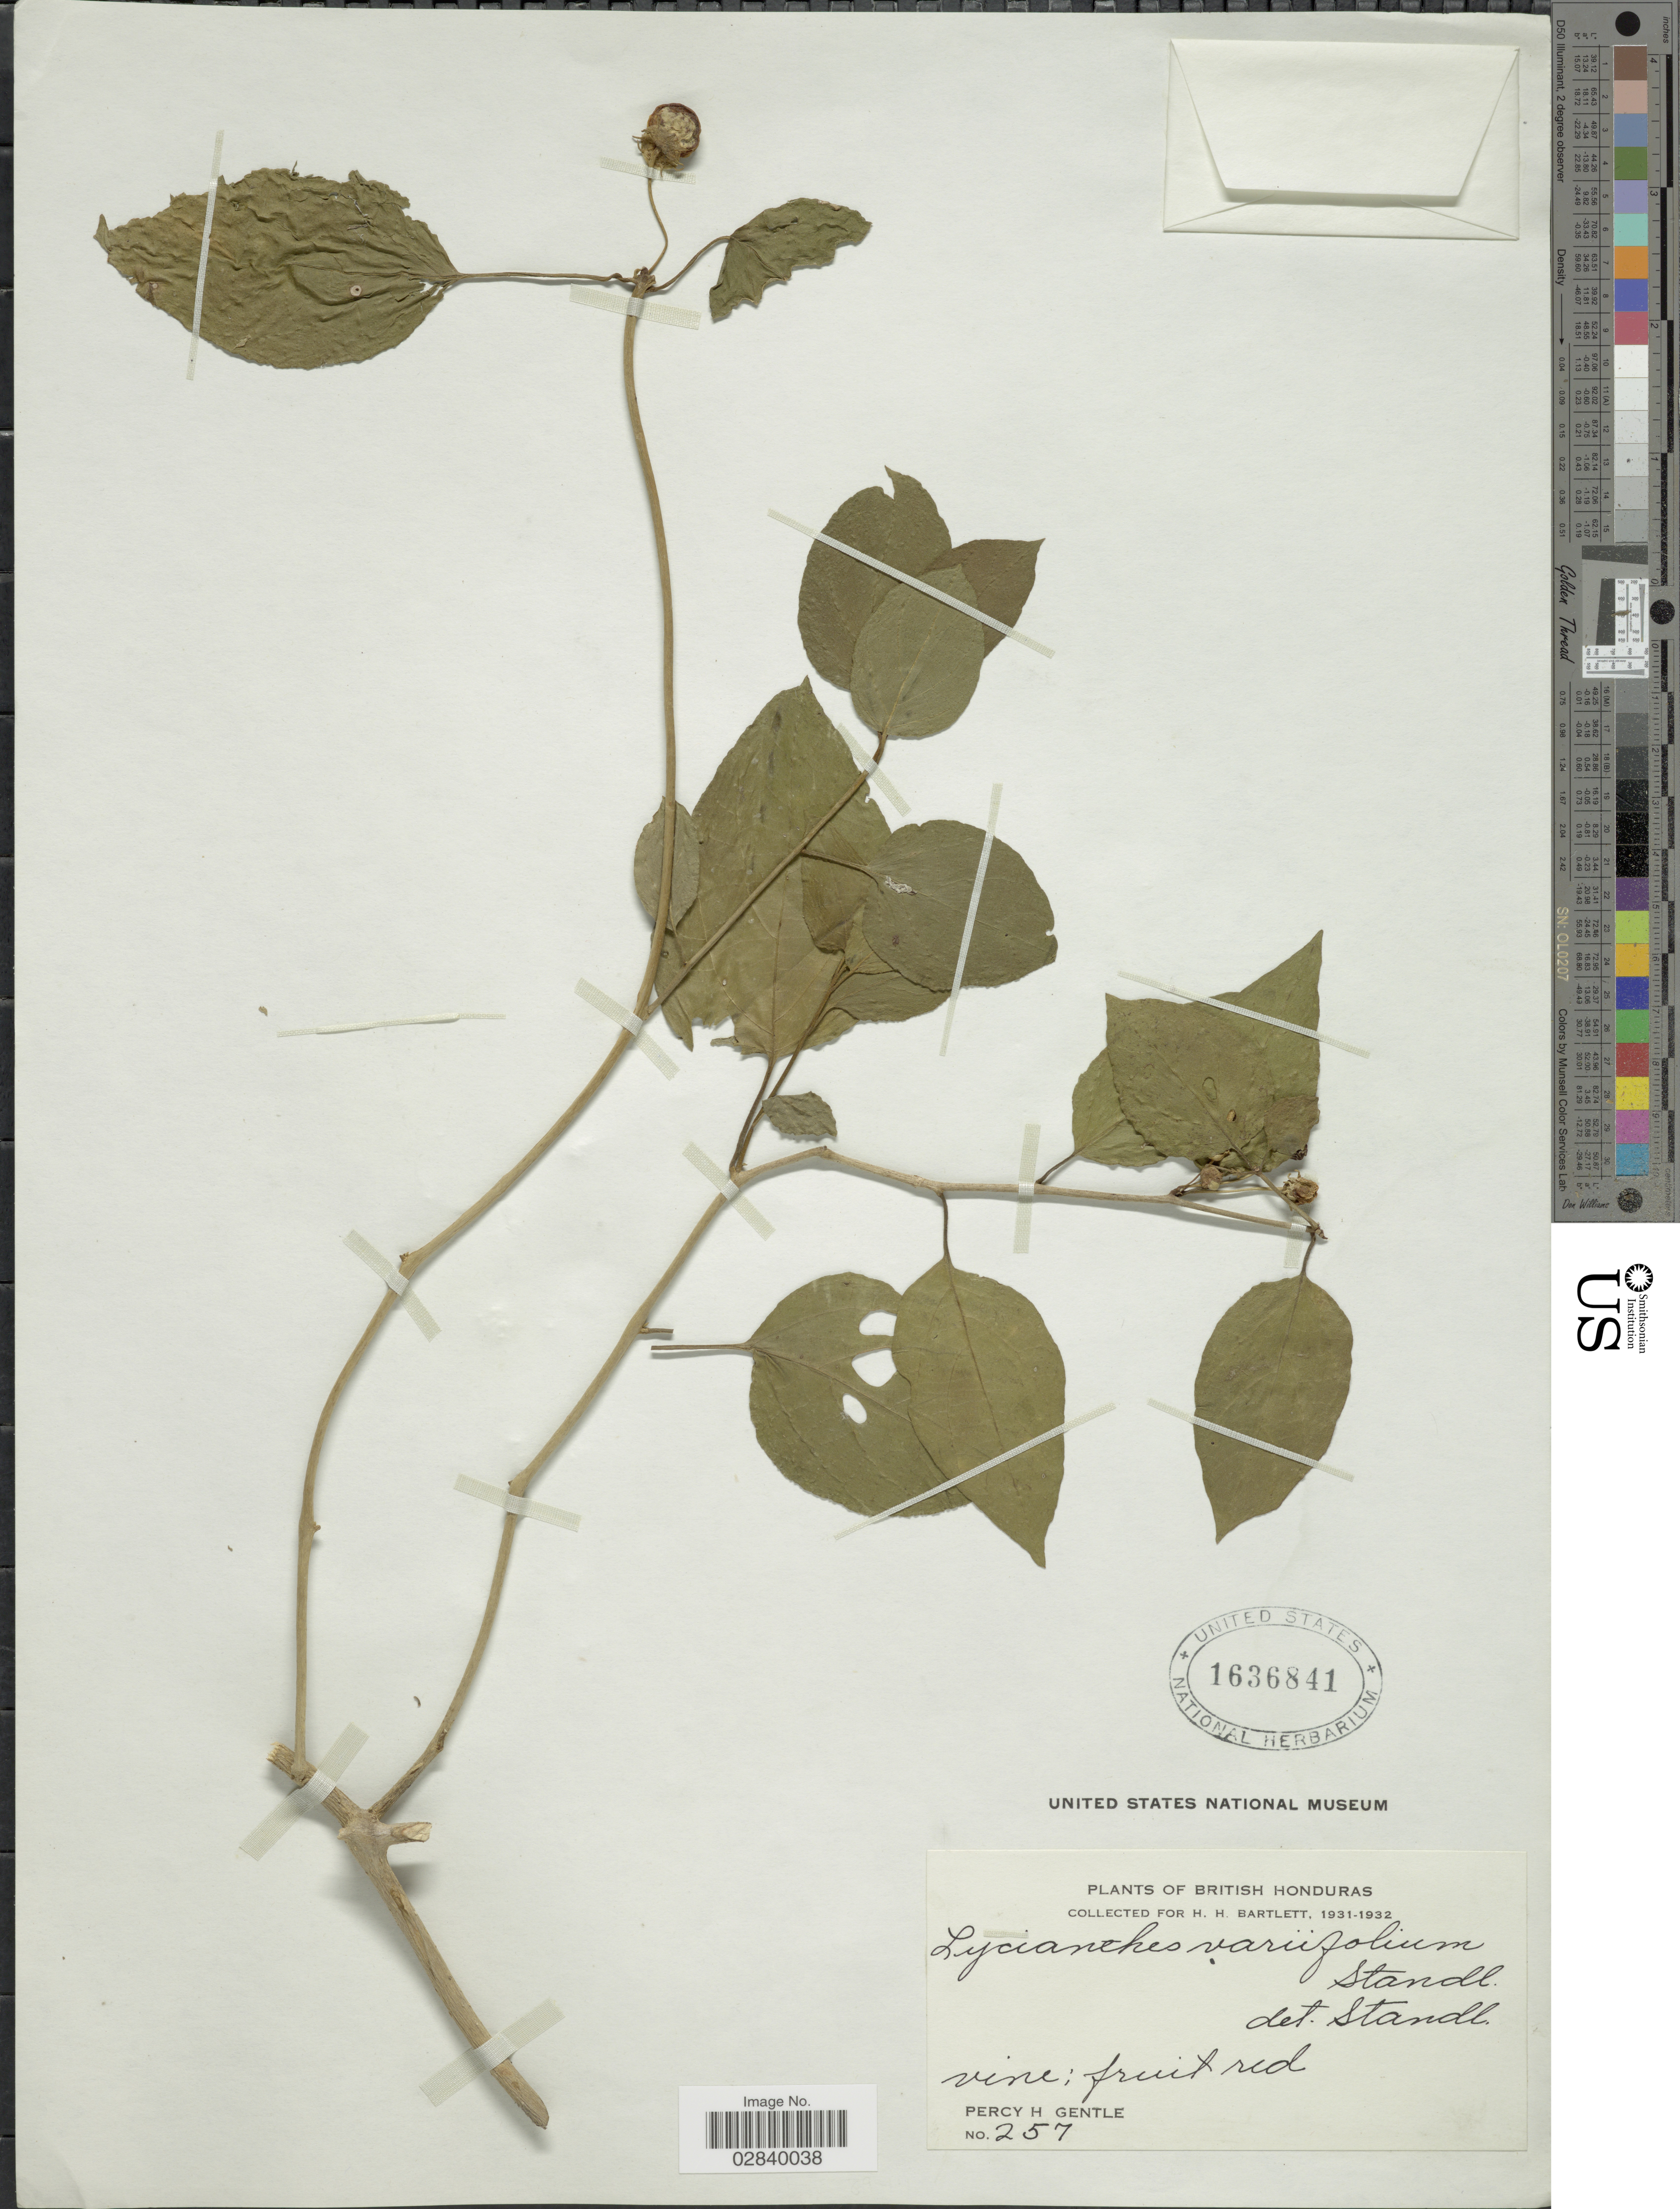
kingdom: Plantae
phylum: Tracheophyta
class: Magnoliopsida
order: Solanales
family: Solanaceae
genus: Lycianthes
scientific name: Lycianthes variifolia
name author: Standl.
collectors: P. H. Gentle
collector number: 257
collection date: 1931/1932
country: Belize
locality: British Honduras.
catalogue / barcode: US 1636841